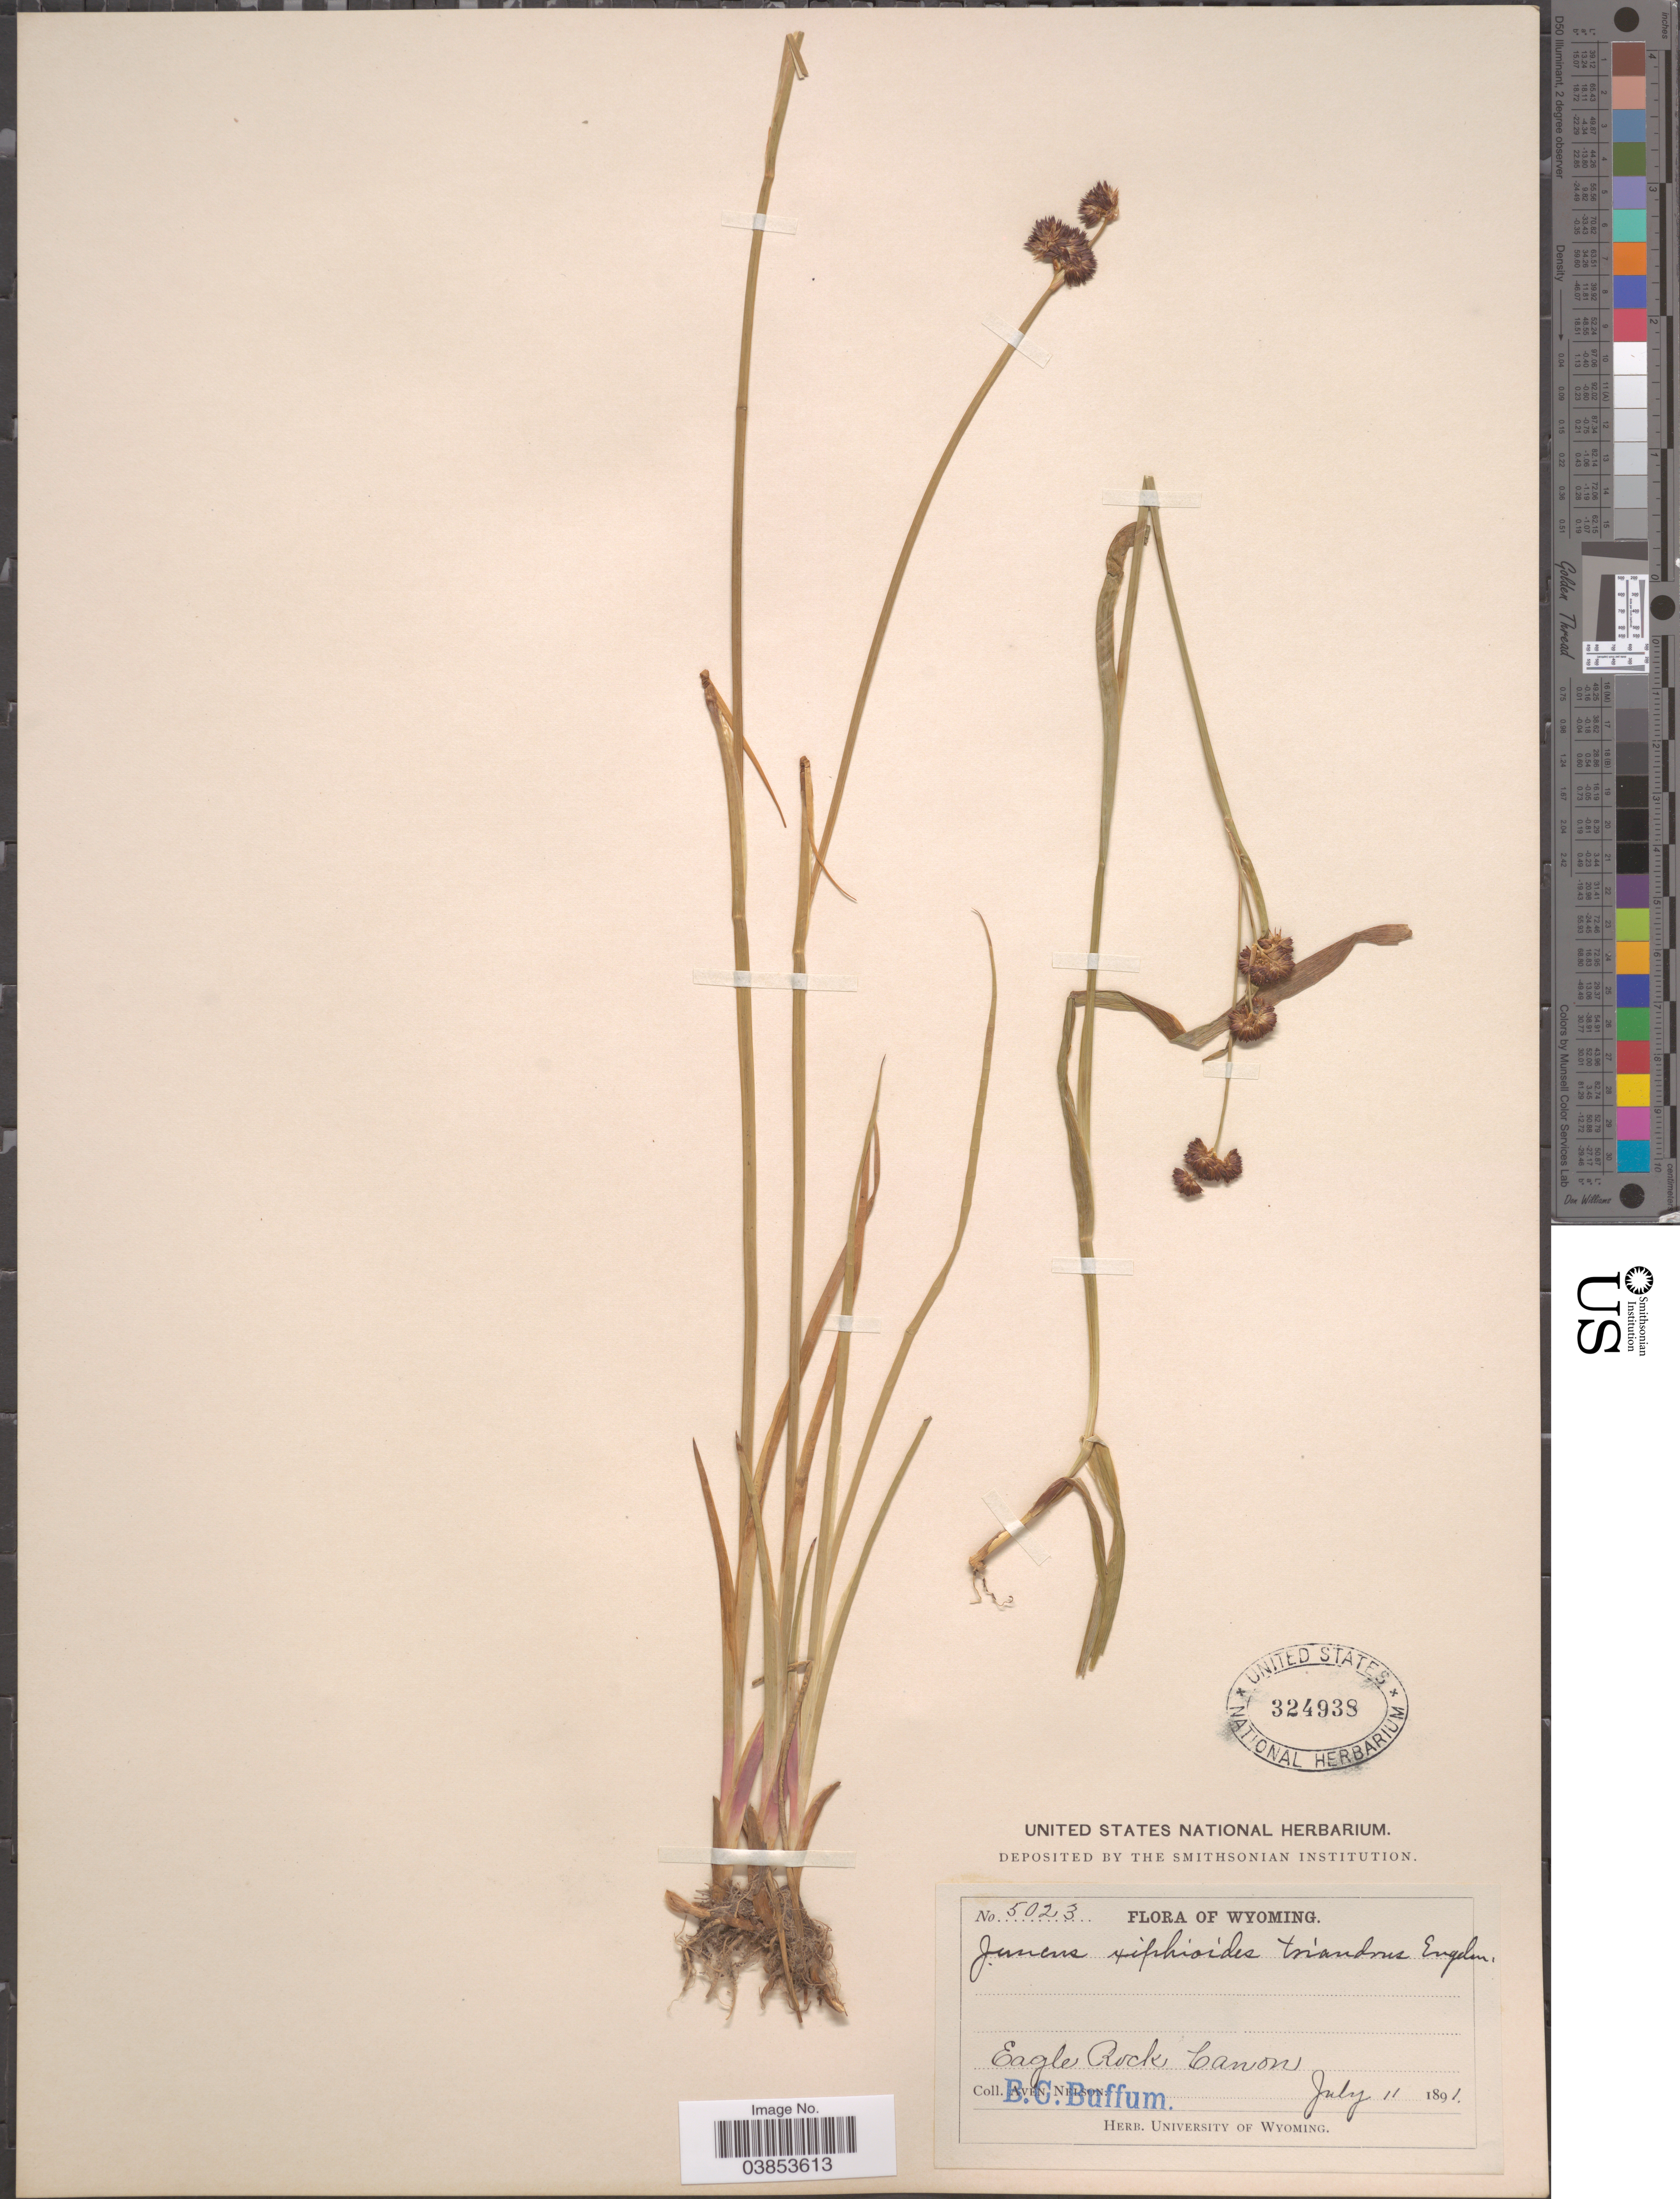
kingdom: Plantae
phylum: Tracheophyta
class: Liliopsida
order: Poales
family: Juncaceae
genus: Juncus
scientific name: Juncus ensifolius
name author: Wikstr.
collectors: B. Buffum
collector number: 5023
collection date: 1891-07-11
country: United States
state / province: Wyoming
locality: Eagle Rock Canon.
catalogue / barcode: US 324938